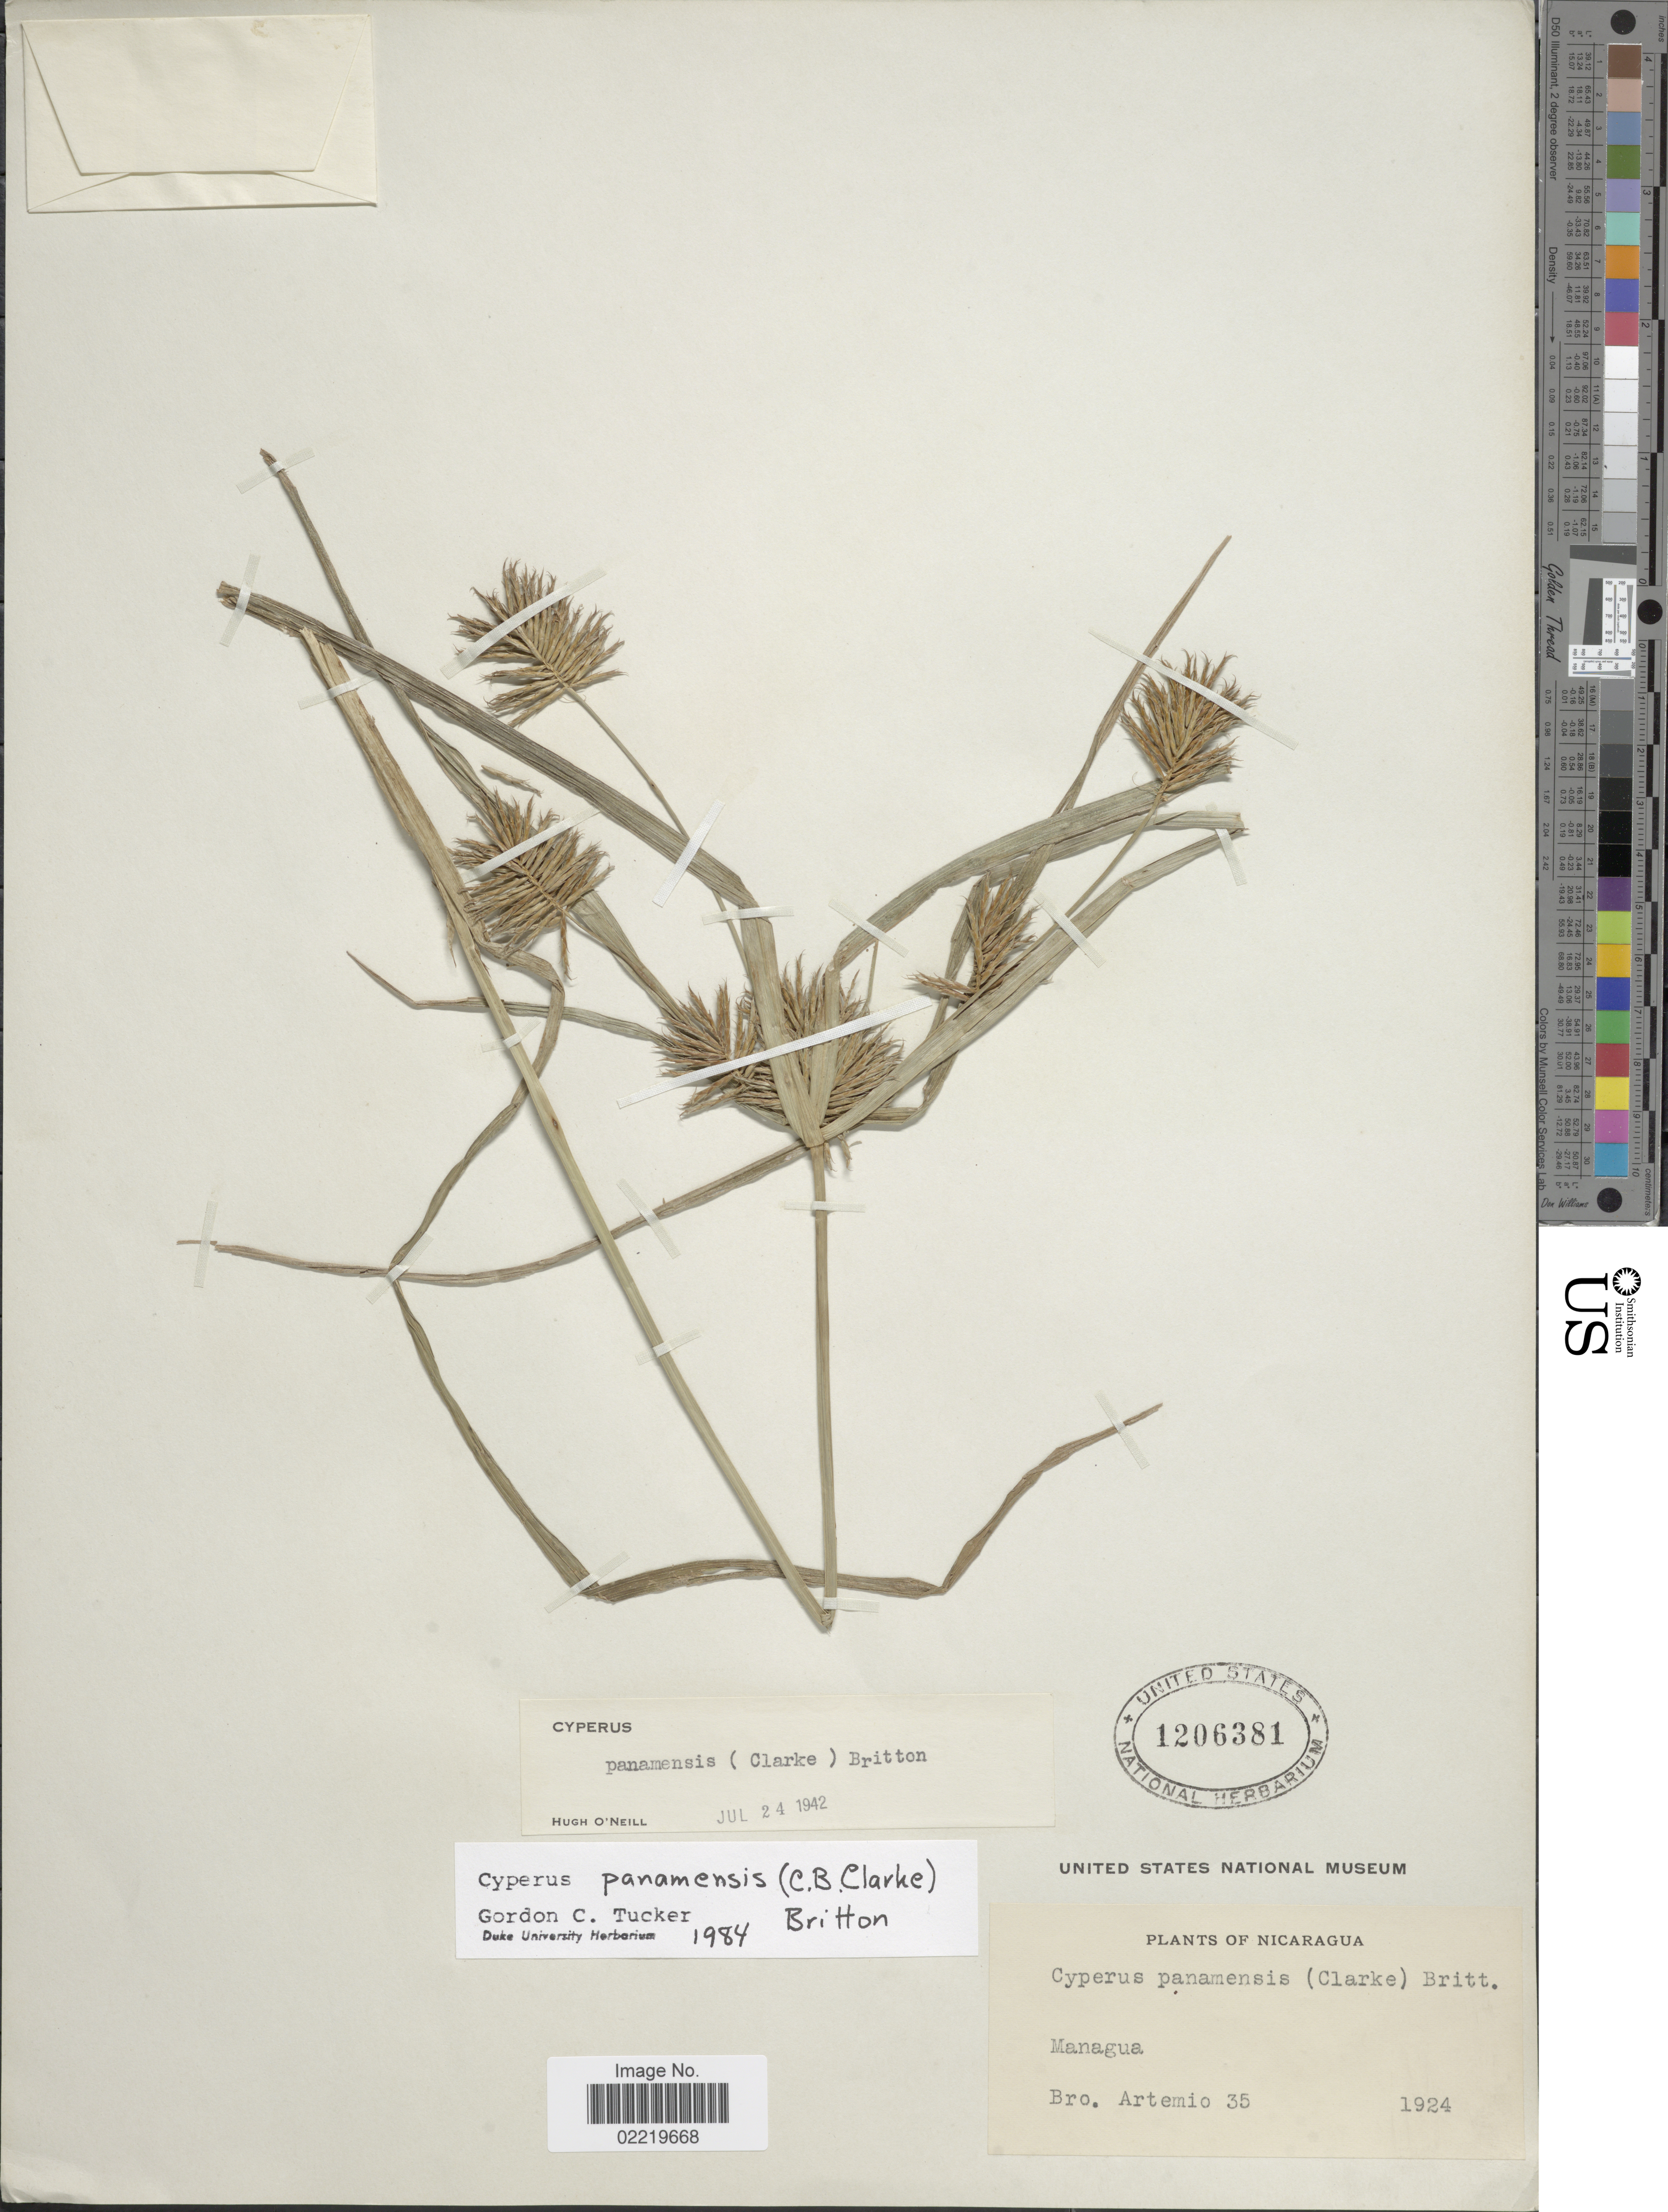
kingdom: Plantae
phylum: Tracheophyta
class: Liliopsida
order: Poales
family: Cyperaceae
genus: Cyperus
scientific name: Cyperus panamensis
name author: (C.B. Clarke) Britton ex Standl.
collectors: B. Artemio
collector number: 35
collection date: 1924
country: Nicaragua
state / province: Managua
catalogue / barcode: US 1206381